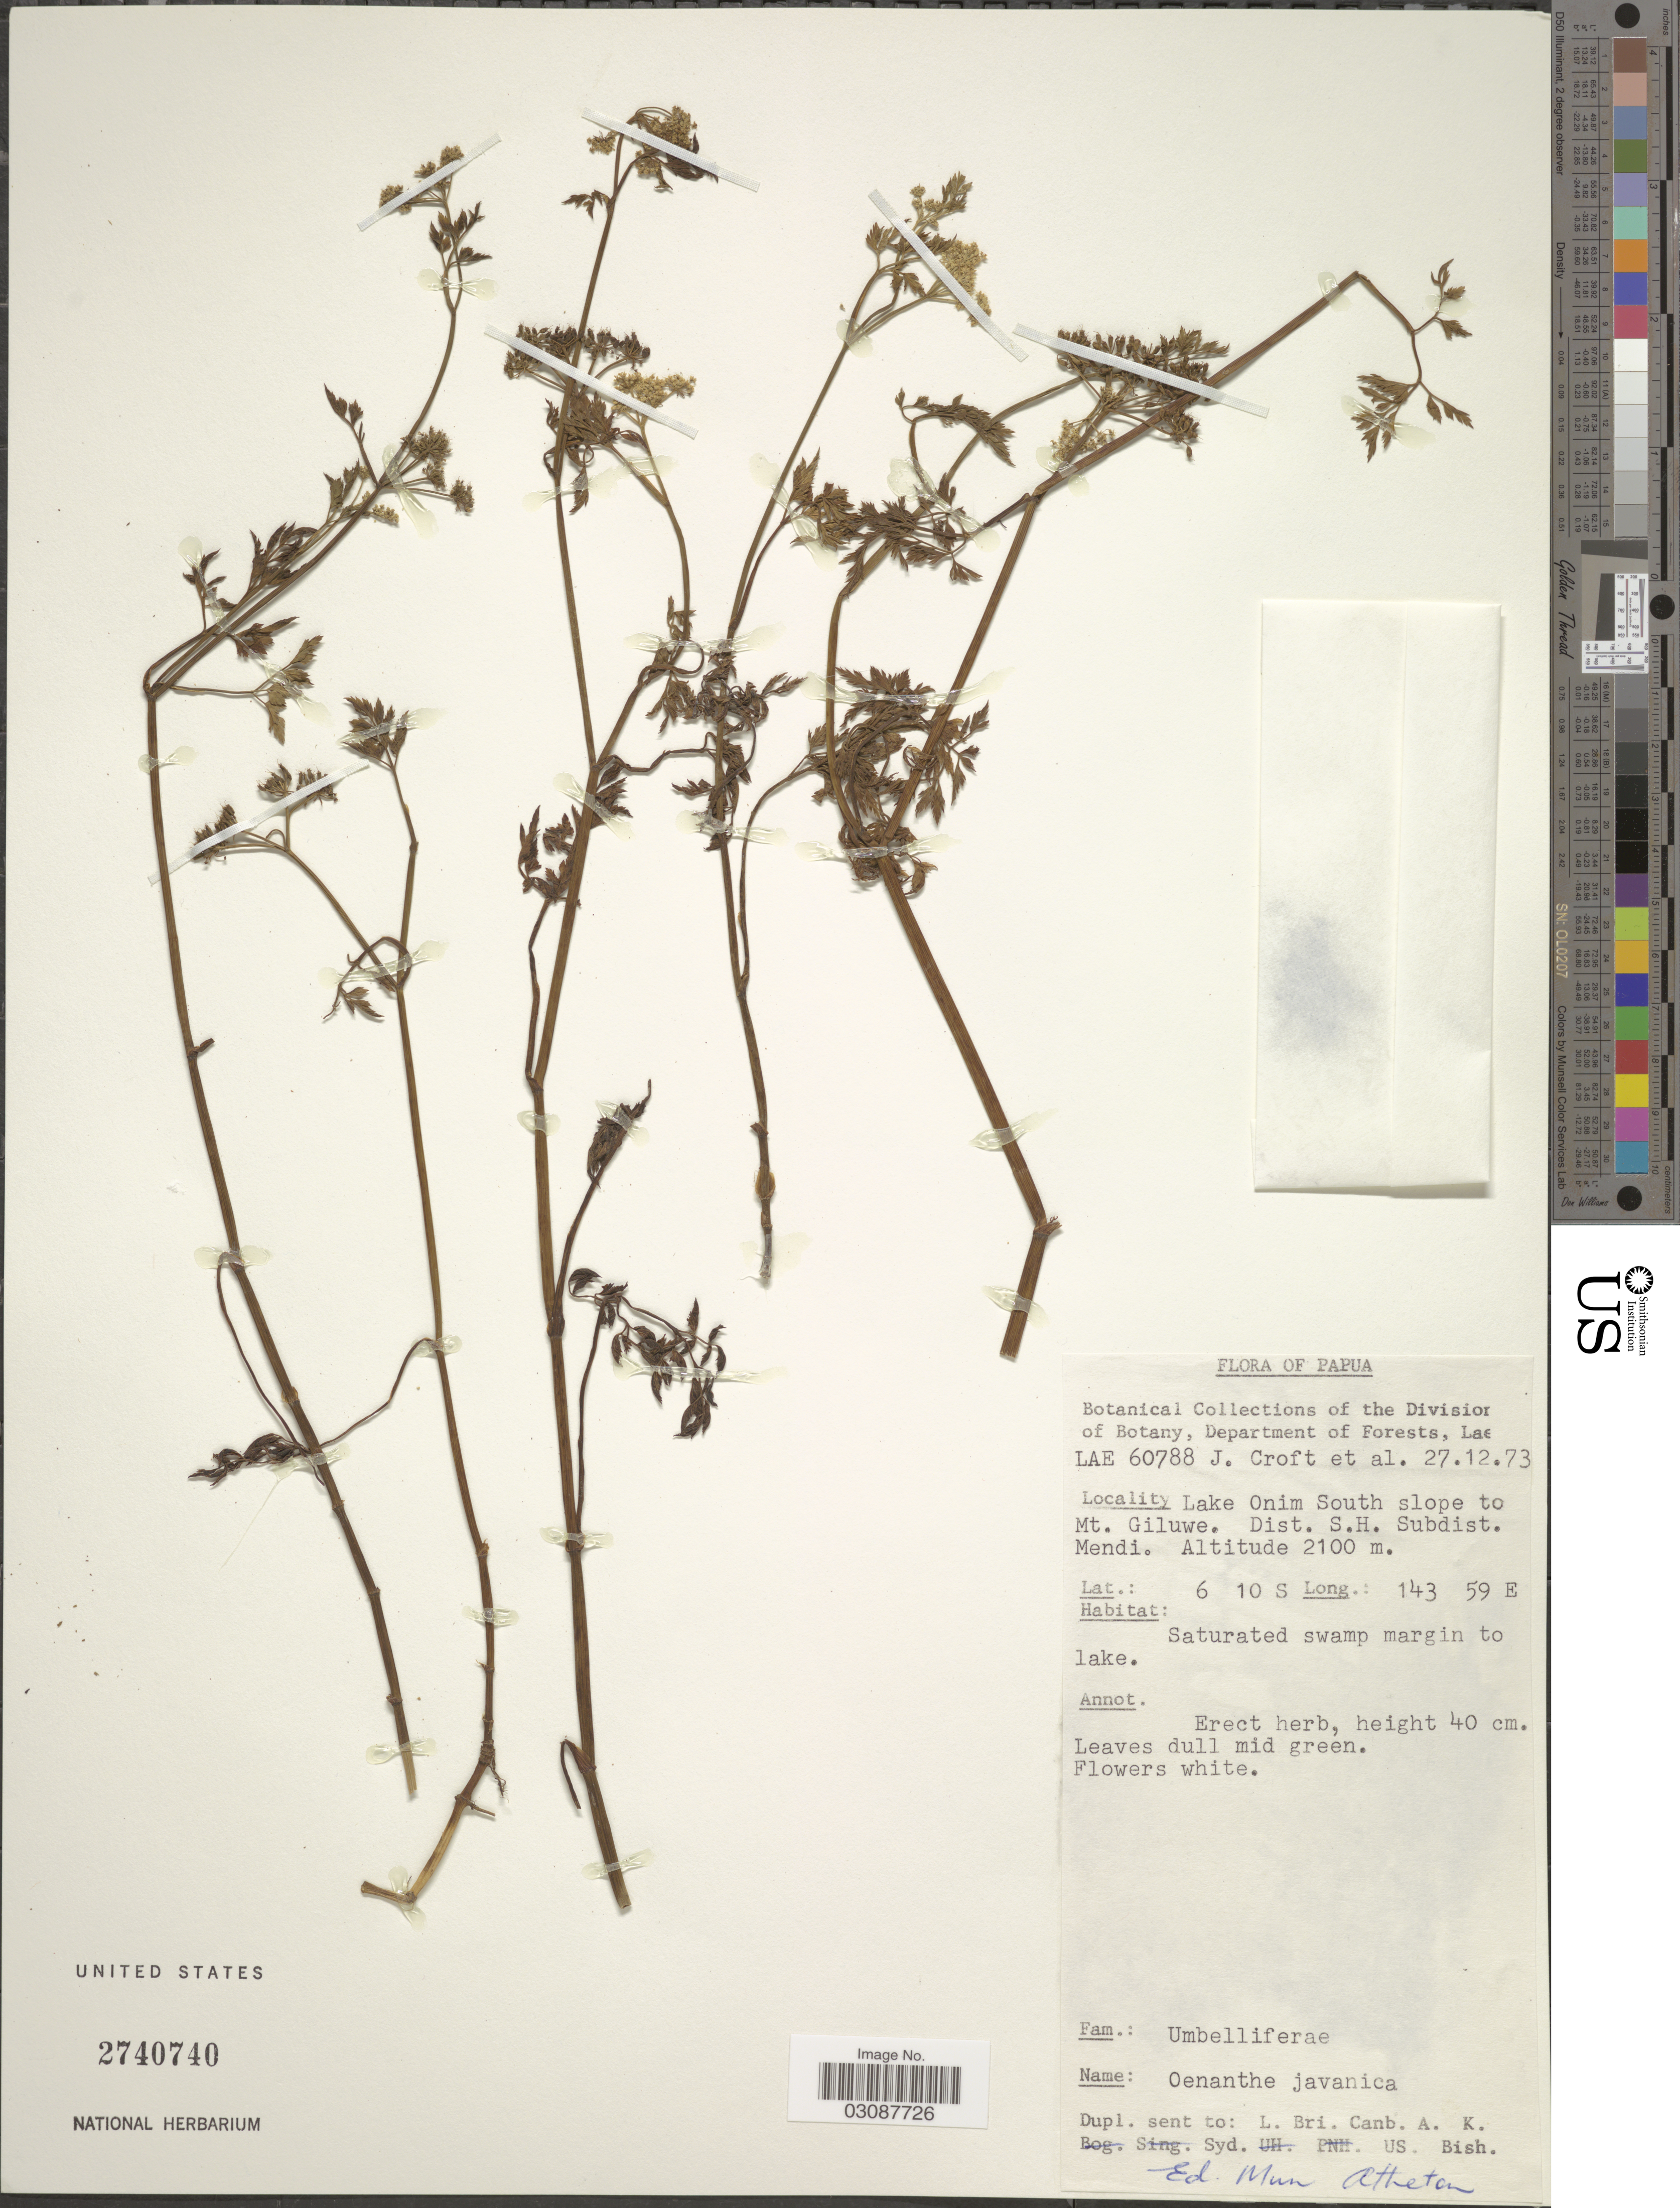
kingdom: Plantae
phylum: Tracheophyta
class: Magnoliopsida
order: Apiales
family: Apiaceae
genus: Oenanthe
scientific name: Oenanthe javanica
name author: (Blume) DC.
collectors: J. Croft & et al.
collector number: LAE 60788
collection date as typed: Transcribed d/m/y: 27/12/73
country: Papua New Guinea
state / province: Southern Highlands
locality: Papua, Lake Onim South slope to Mt. Giluwe, Dist. S.H. Subdist. Mendi.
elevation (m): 2100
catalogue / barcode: US 2740740